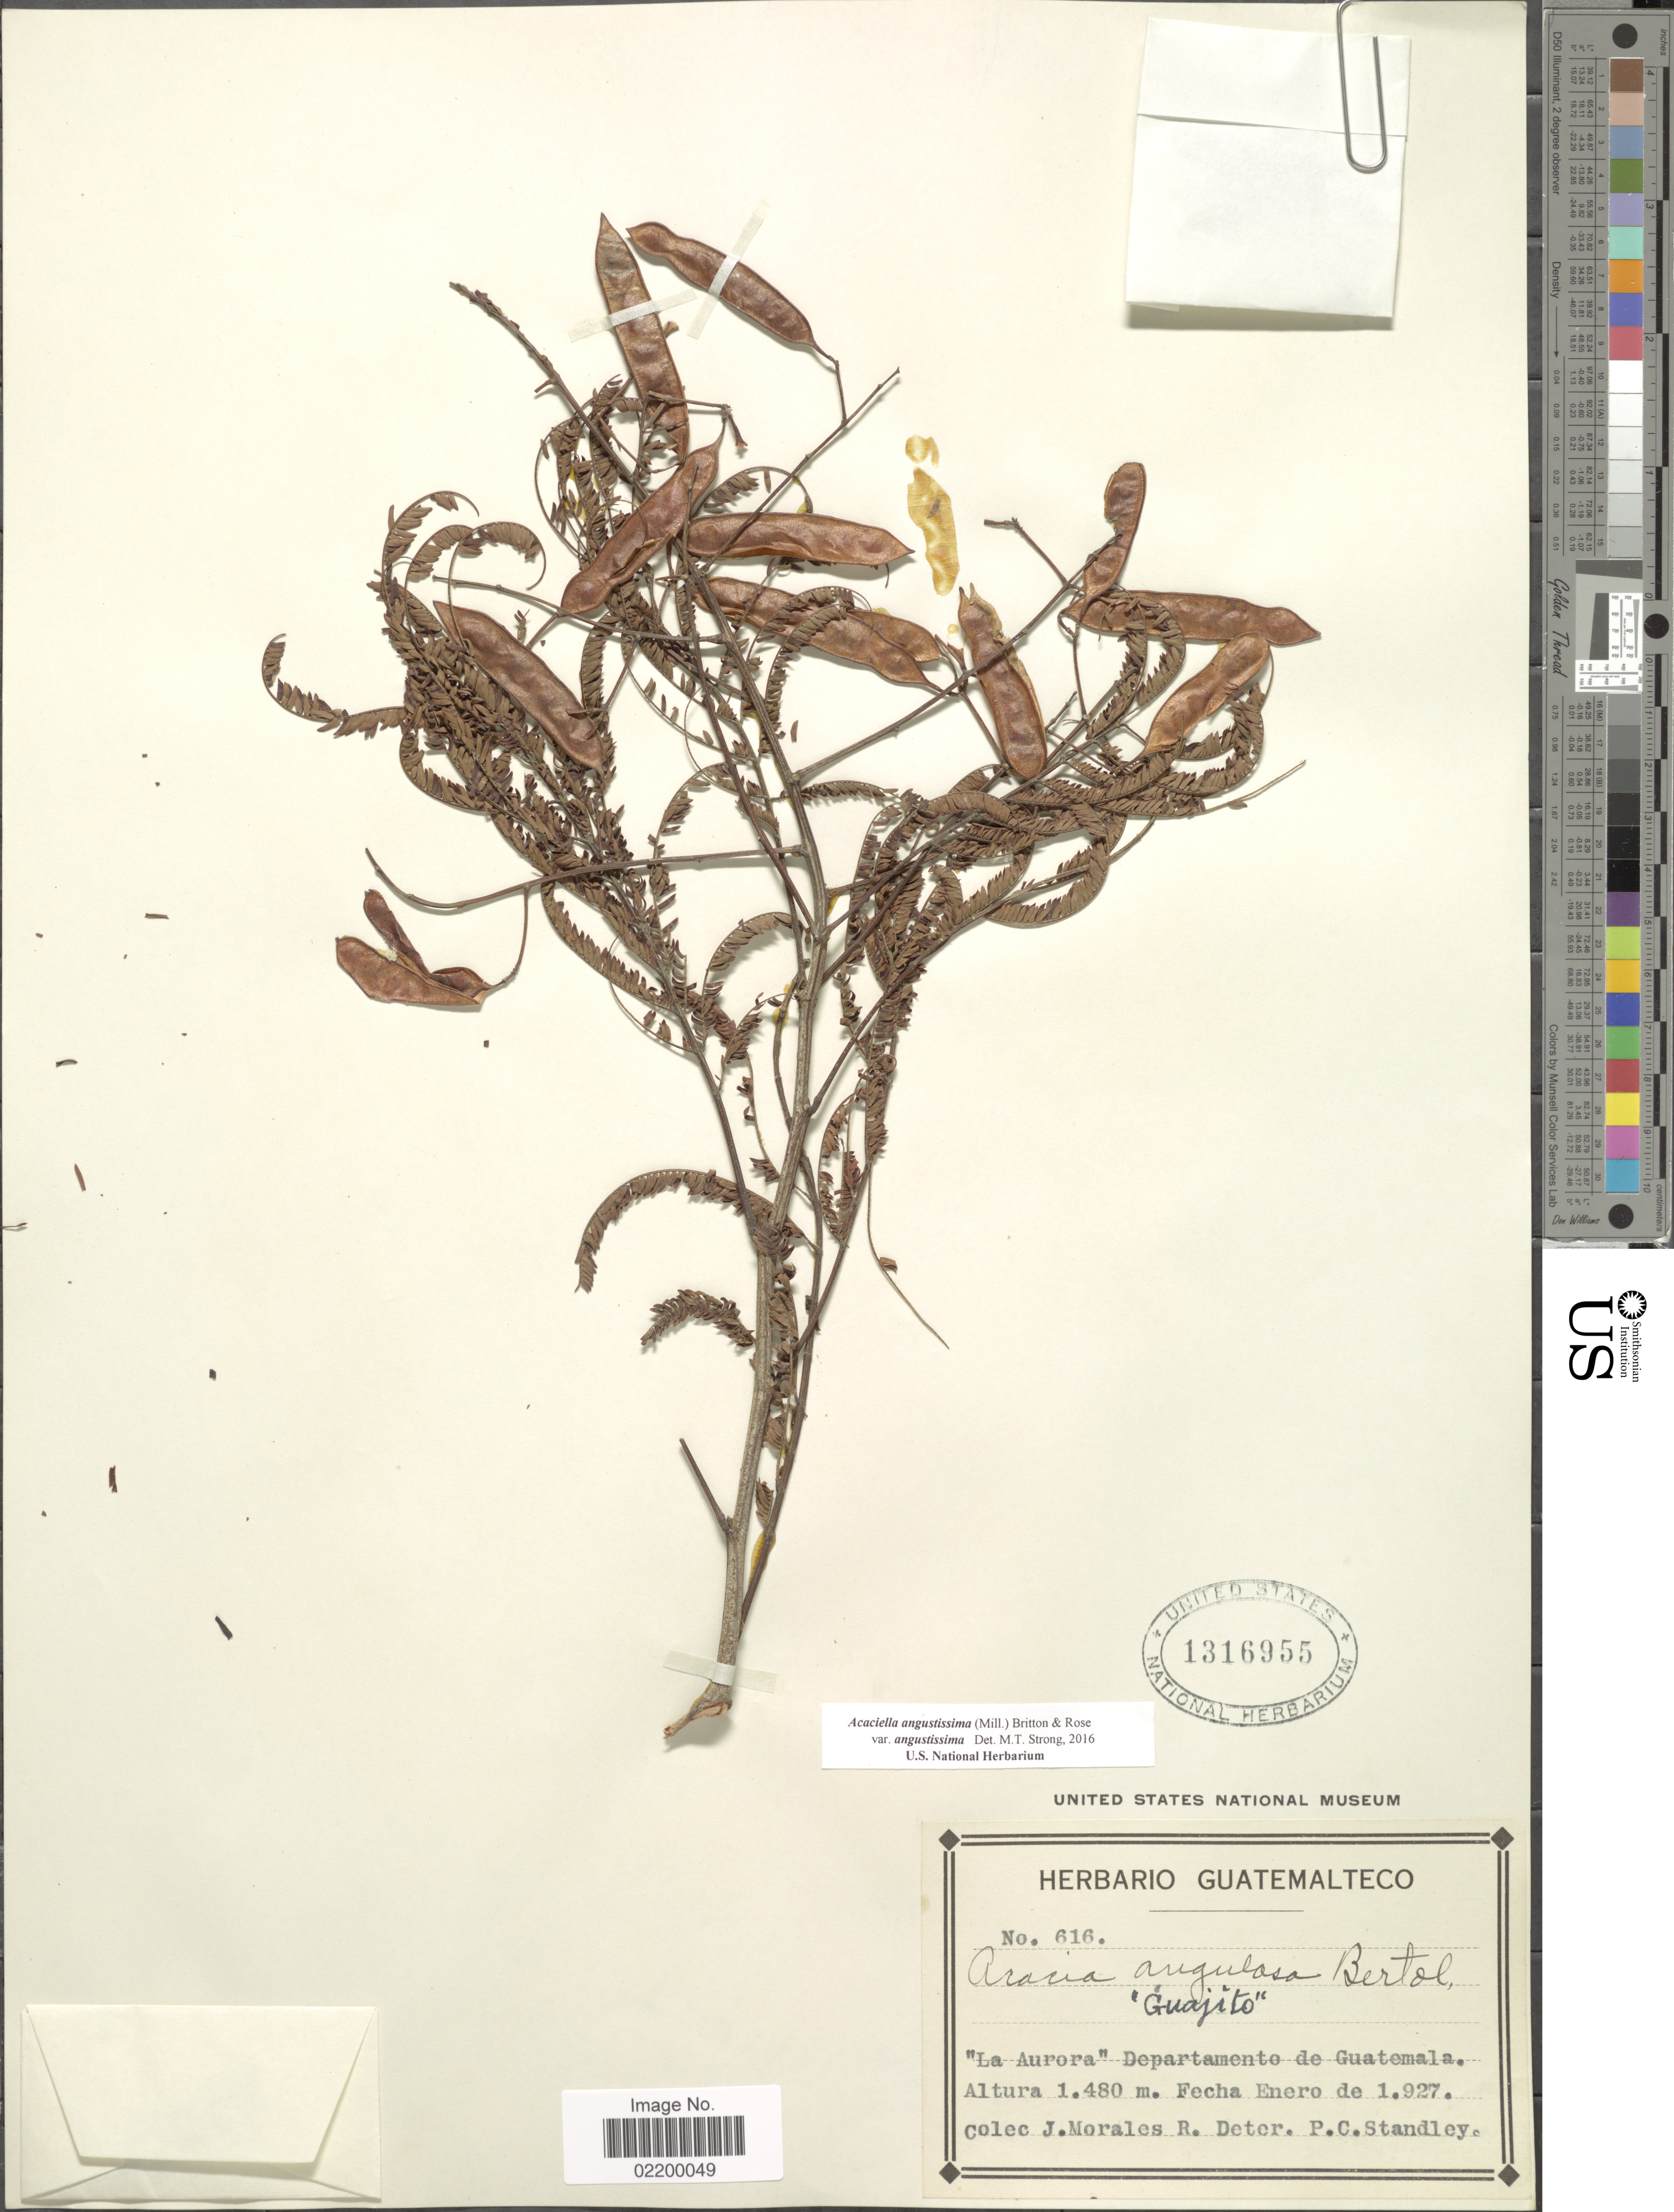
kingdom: Plantae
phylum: Tracheophyta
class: Magnoliopsida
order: Fabales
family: Fabaceae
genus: Acaciella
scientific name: Acaciella angustissima var. angustissima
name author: (Mill.) Britton & Rose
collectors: J. Morales R.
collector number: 616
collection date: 1927-01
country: Guatemala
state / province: Guatemala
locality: La Aurora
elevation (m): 1480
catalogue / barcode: US 1316955